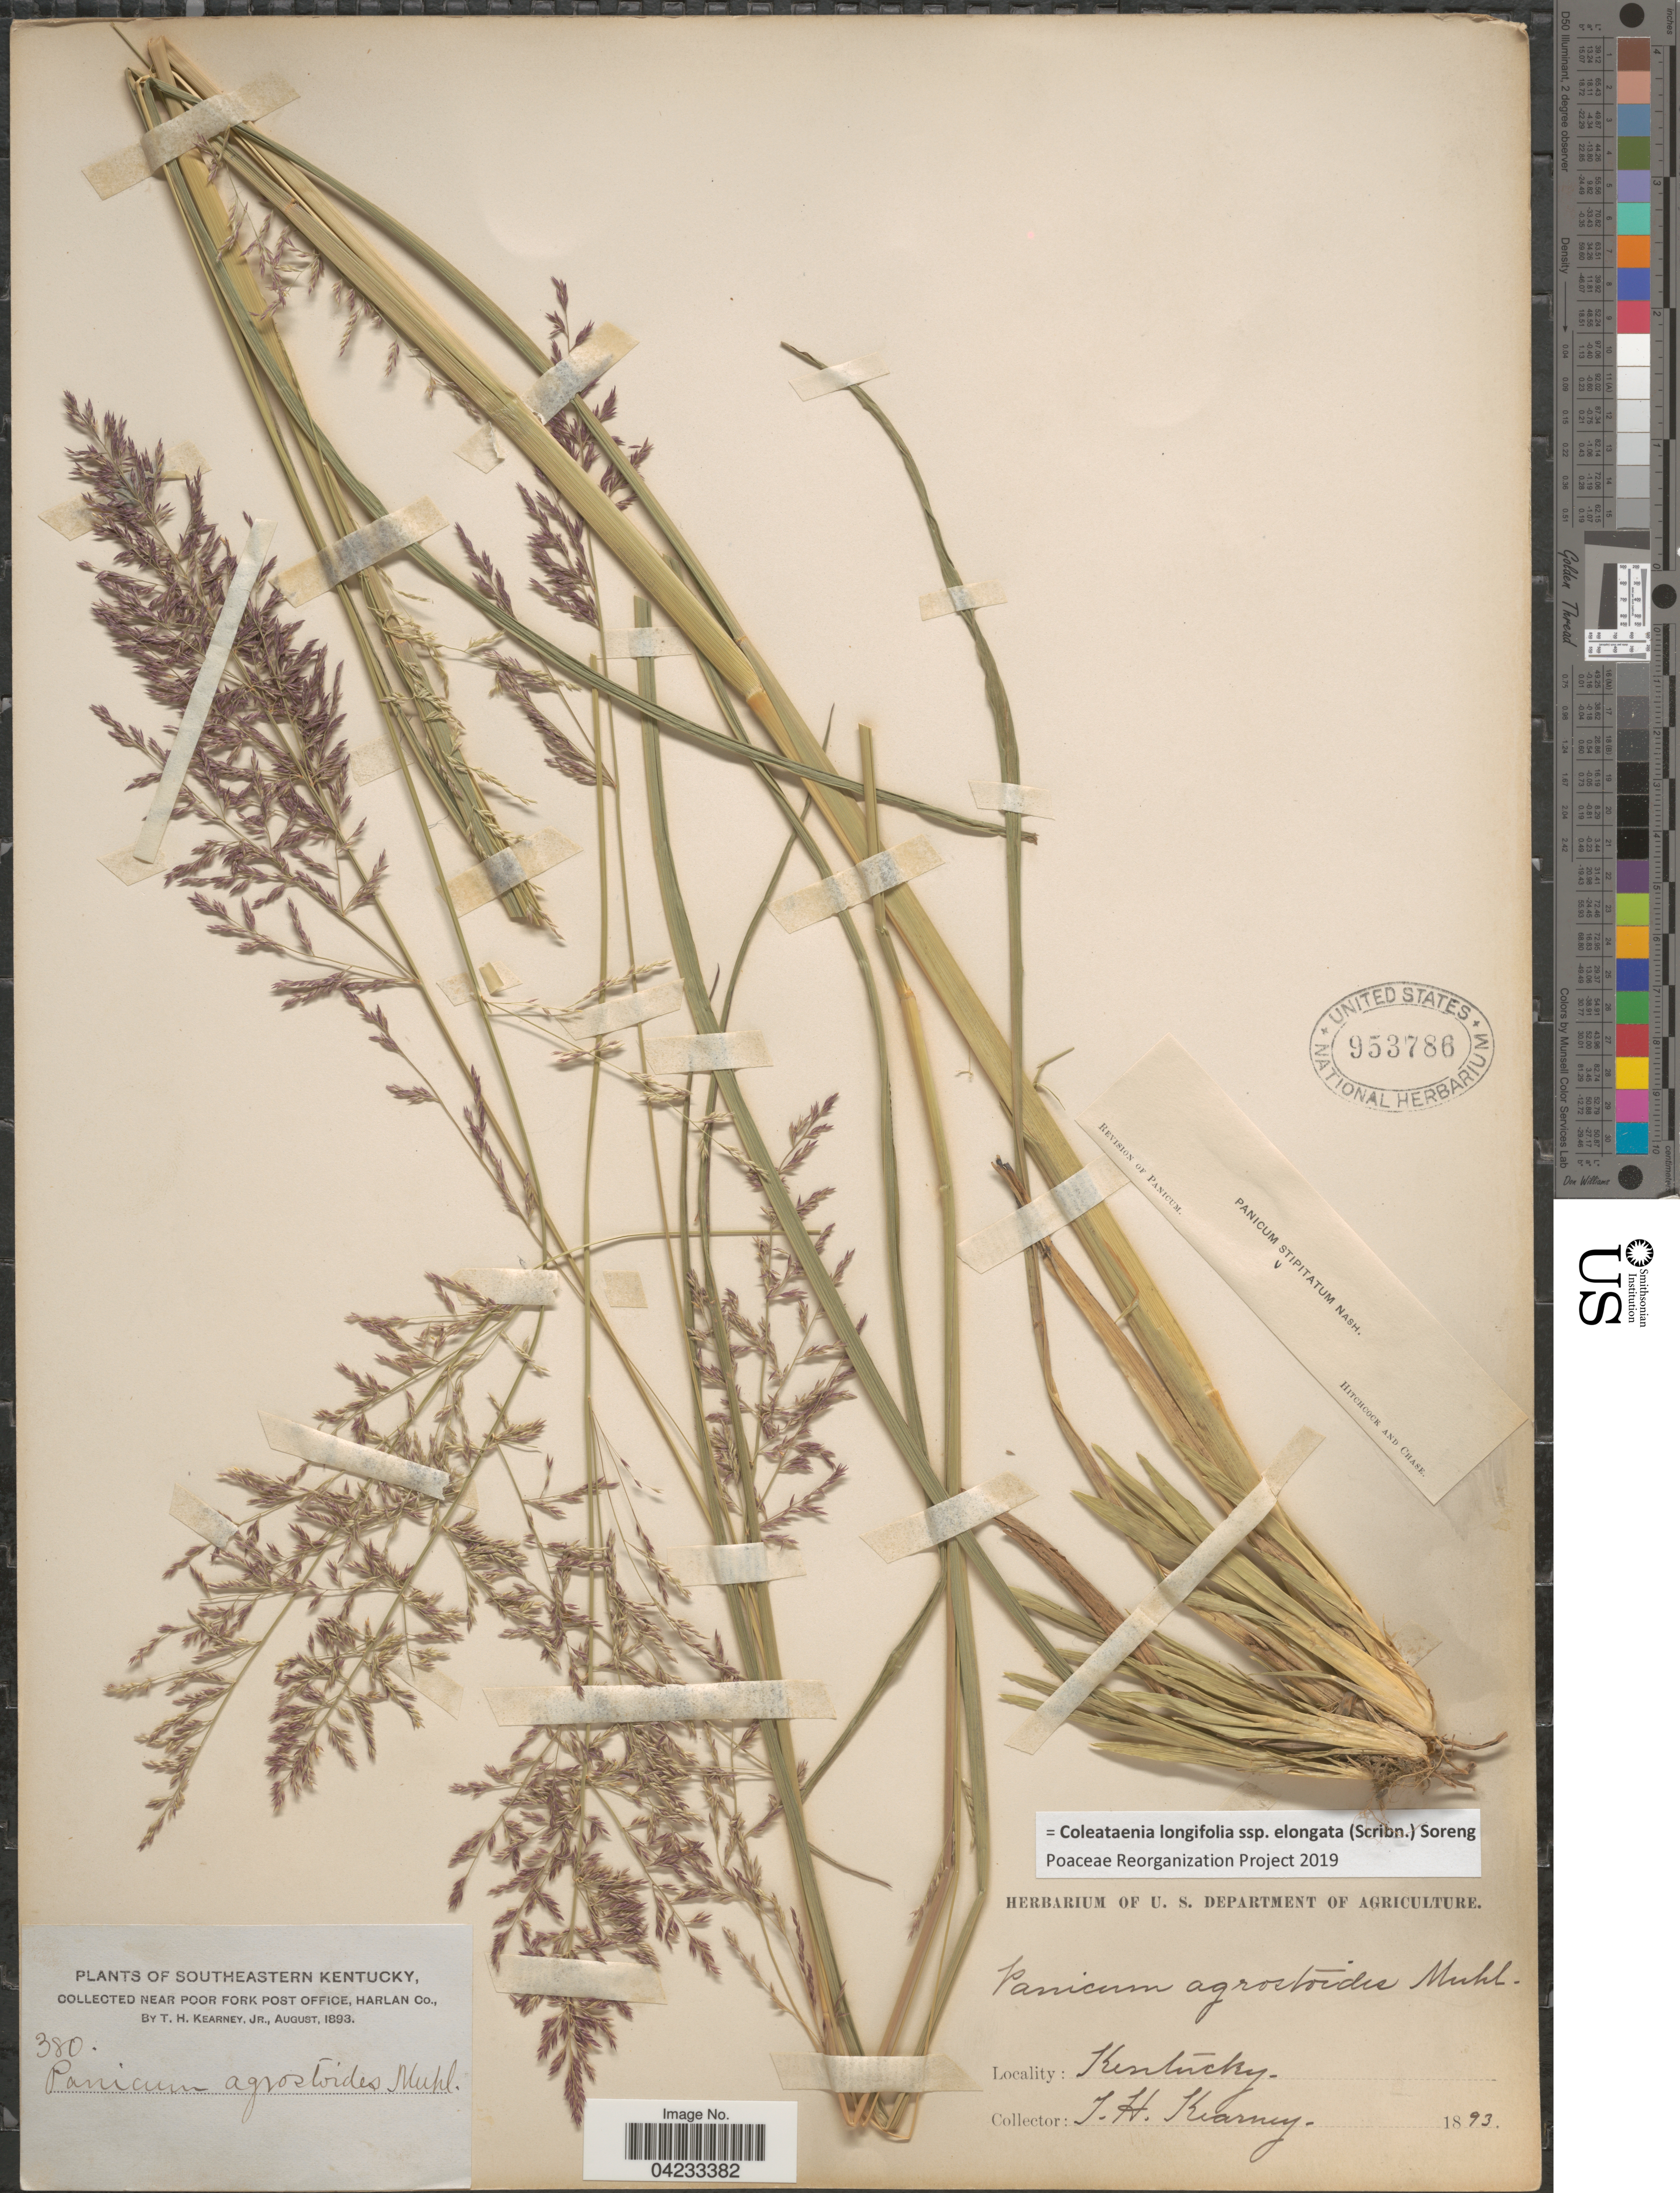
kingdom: Plantae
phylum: Tracheophyta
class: Liliopsida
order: Poales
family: Poaceae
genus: Coleataenia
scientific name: Coleataenia longifolia subsp. elongata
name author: (Scribn.) Soreng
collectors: T. H. Kearney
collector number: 380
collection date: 1893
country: United States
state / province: Kentucky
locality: Southeastern Kentucky. Near Poor Fork Post Office, Harlan Co.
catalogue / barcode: US 953786